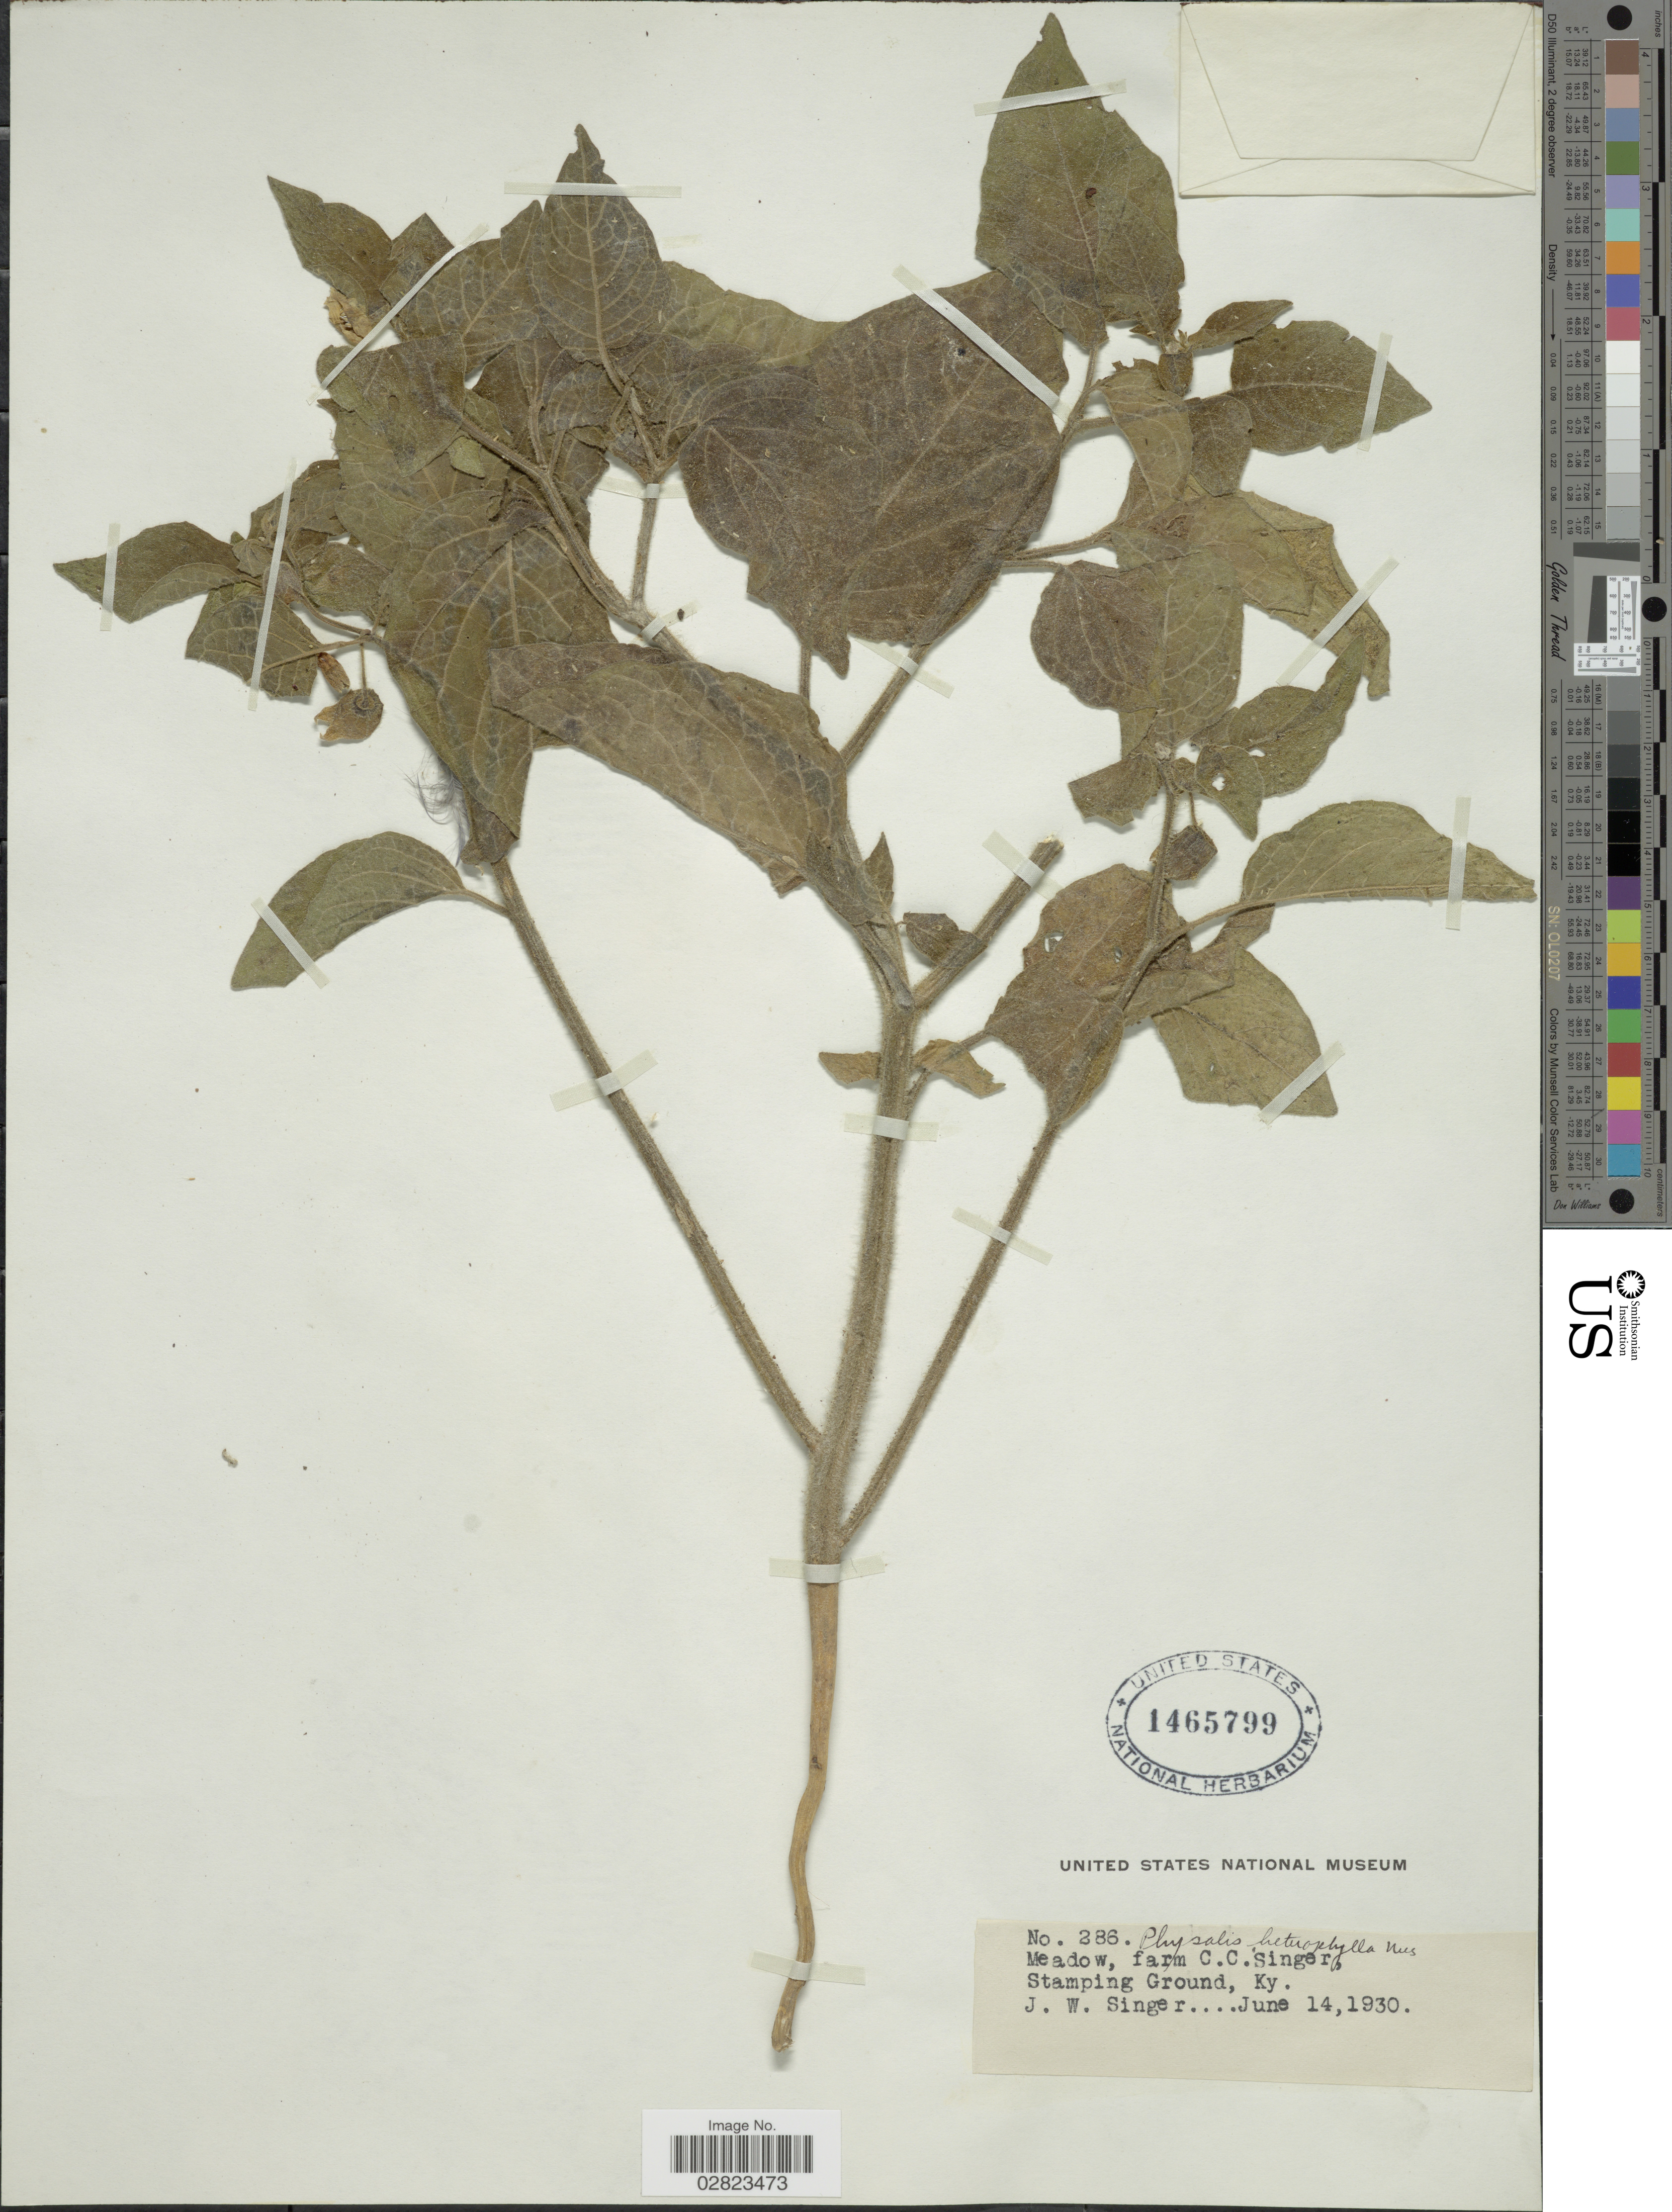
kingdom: Plantae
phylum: Tracheophyta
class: Magnoliopsida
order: Solanales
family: Solanaceae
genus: Physalis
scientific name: Physalis heterophylla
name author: Nees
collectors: J. EW. Singer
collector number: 286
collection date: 1930-06-14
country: United States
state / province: Kentucky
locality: Meadow, farm C.C. Singer, Stamping Ground.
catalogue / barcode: US 1465799